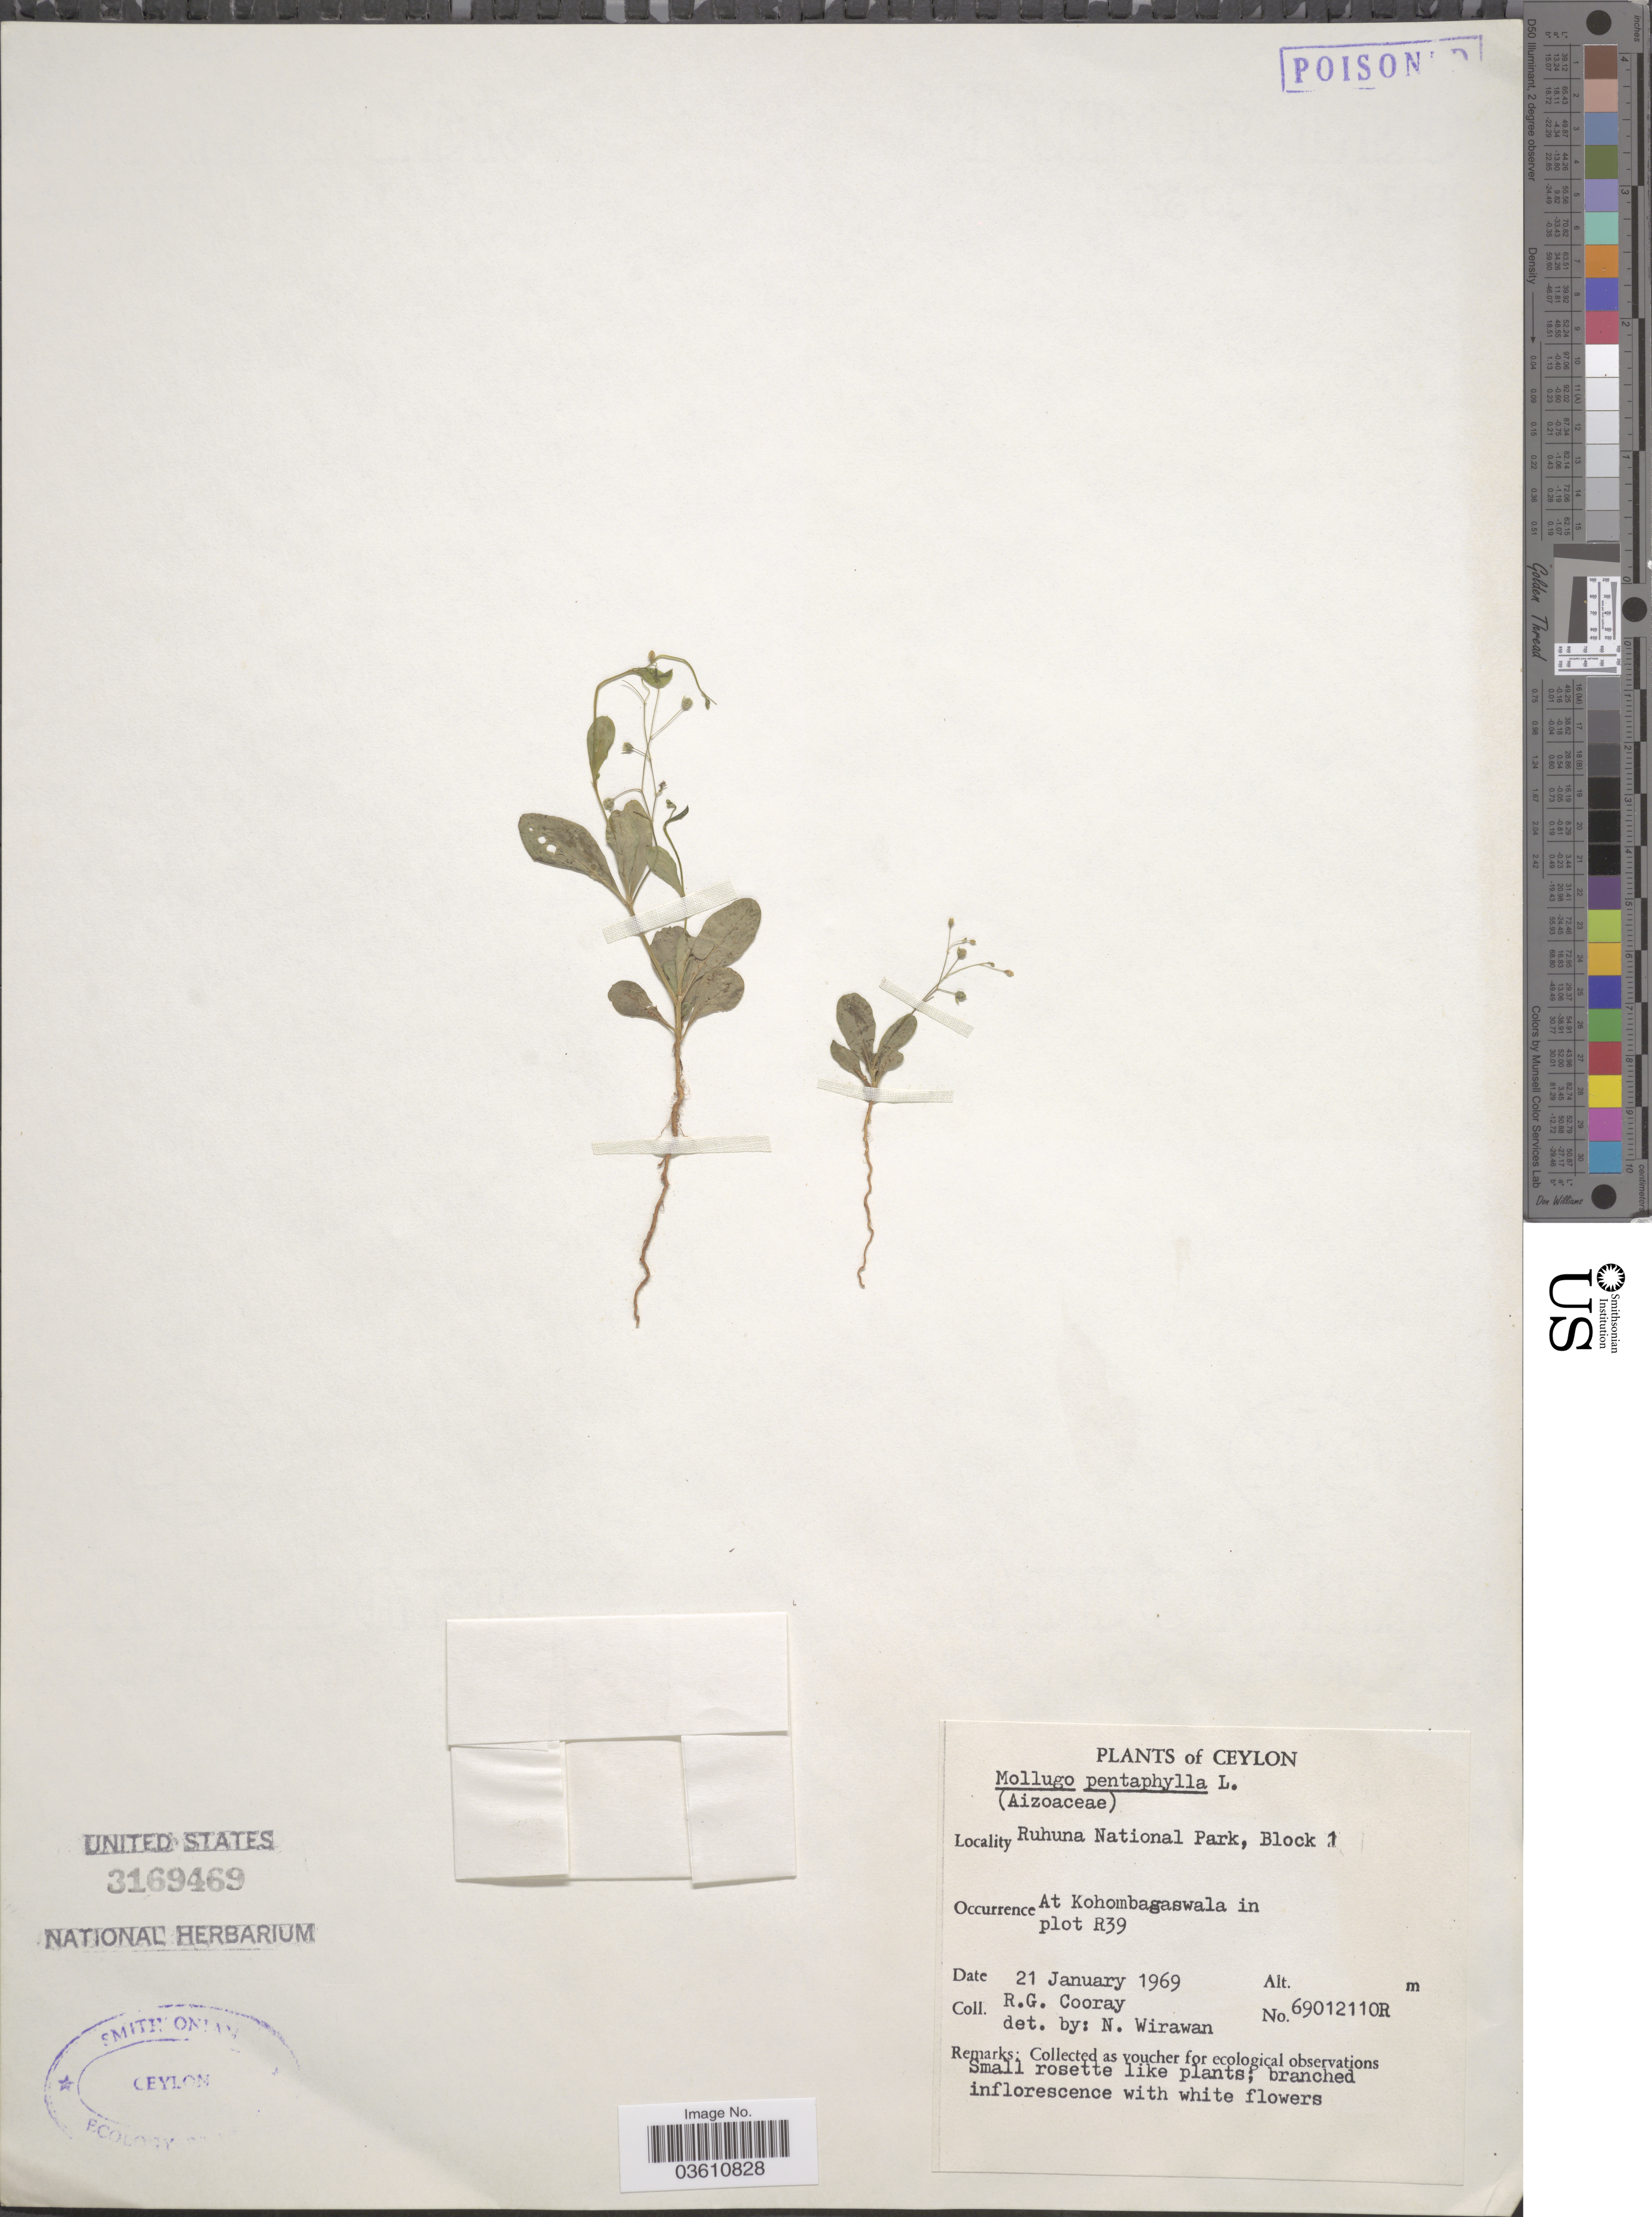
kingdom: Plantae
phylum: Tracheophyta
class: Magnoliopsida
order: Caryophyllales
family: Molluginaceae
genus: Trigastrotheca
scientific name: Trigastrotheca pentaphylla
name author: (L.) Thulin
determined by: Strong, Mark T., (BOT), Smithsonian Institution - National Museum of Natural History (UNITED STATES)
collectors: R. Cooray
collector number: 69012110R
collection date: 1969-01-21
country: Sri Lanka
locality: Ceylon, Ruhuna National Park, Block I. At Kohombagaswala in plot R39.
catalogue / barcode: US 3169469